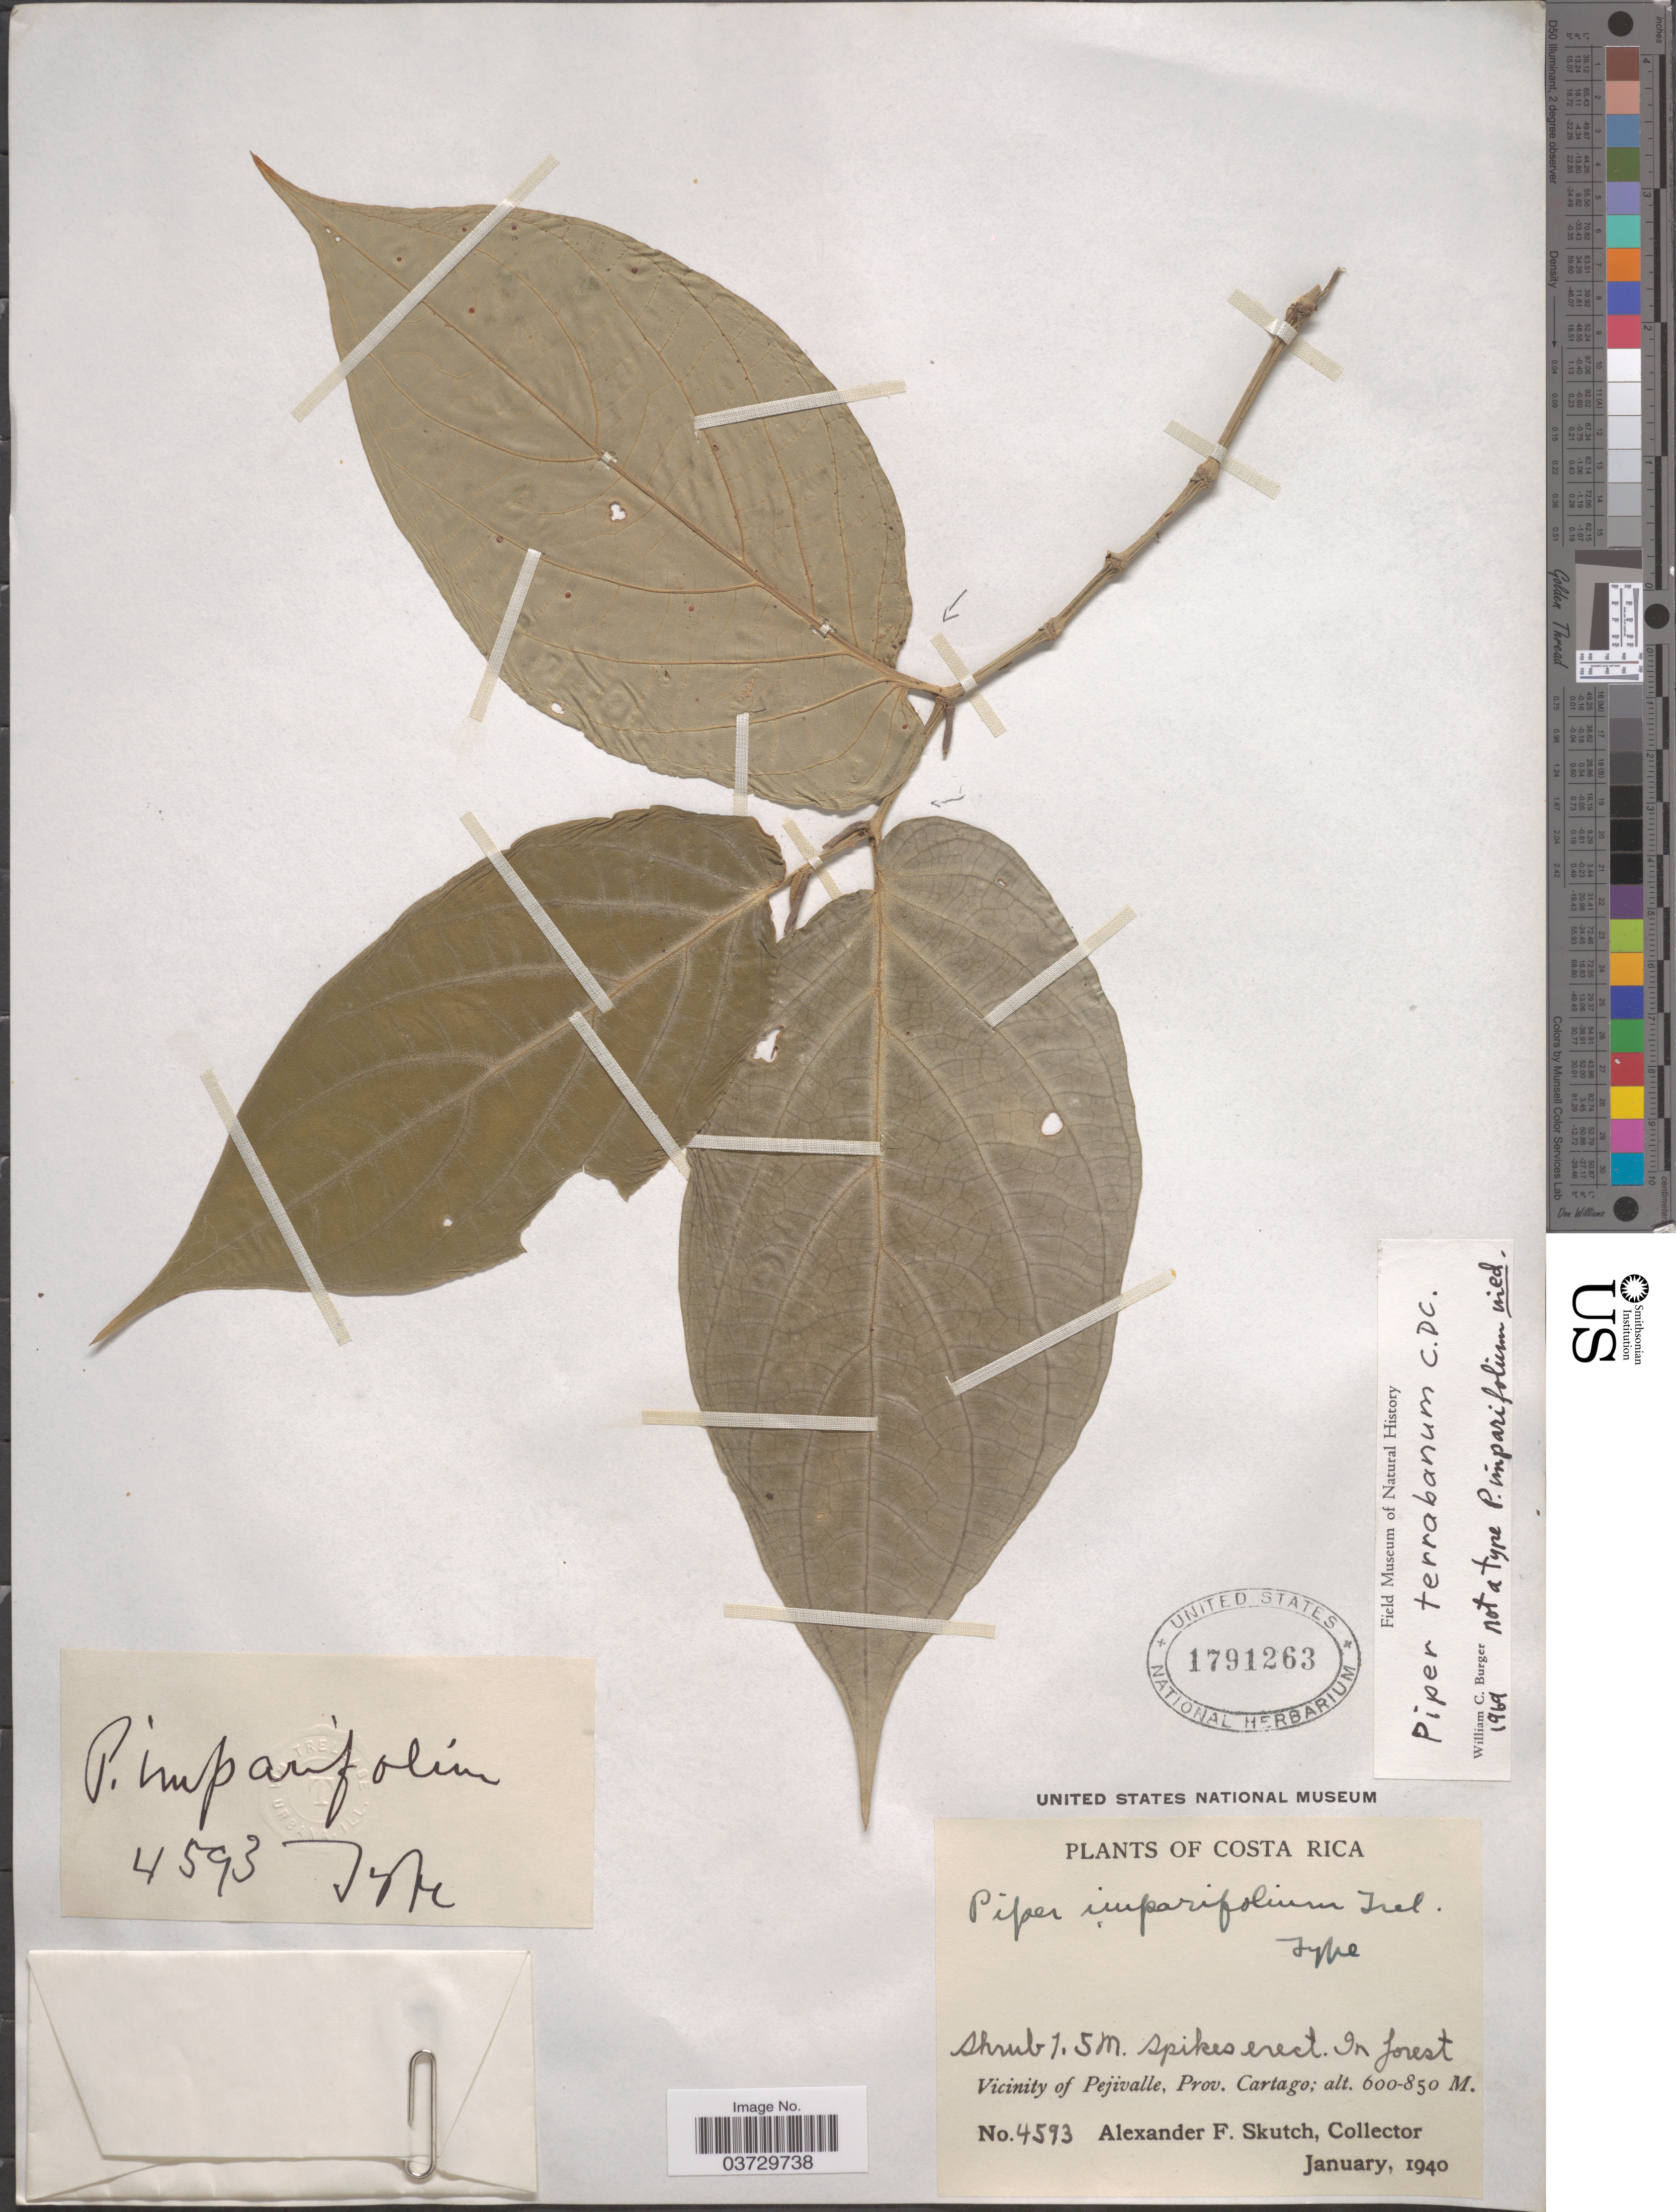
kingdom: Plantae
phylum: Tracheophyta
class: Magnoliopsida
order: Piperales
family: Piperaceae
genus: Piper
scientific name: Piper terrabanum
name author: C. DC.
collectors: A. F. Skutch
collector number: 4593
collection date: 1940-01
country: Costa Rica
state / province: Cartago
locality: Vicinity of Pejivalle.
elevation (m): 600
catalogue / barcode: US 1791263